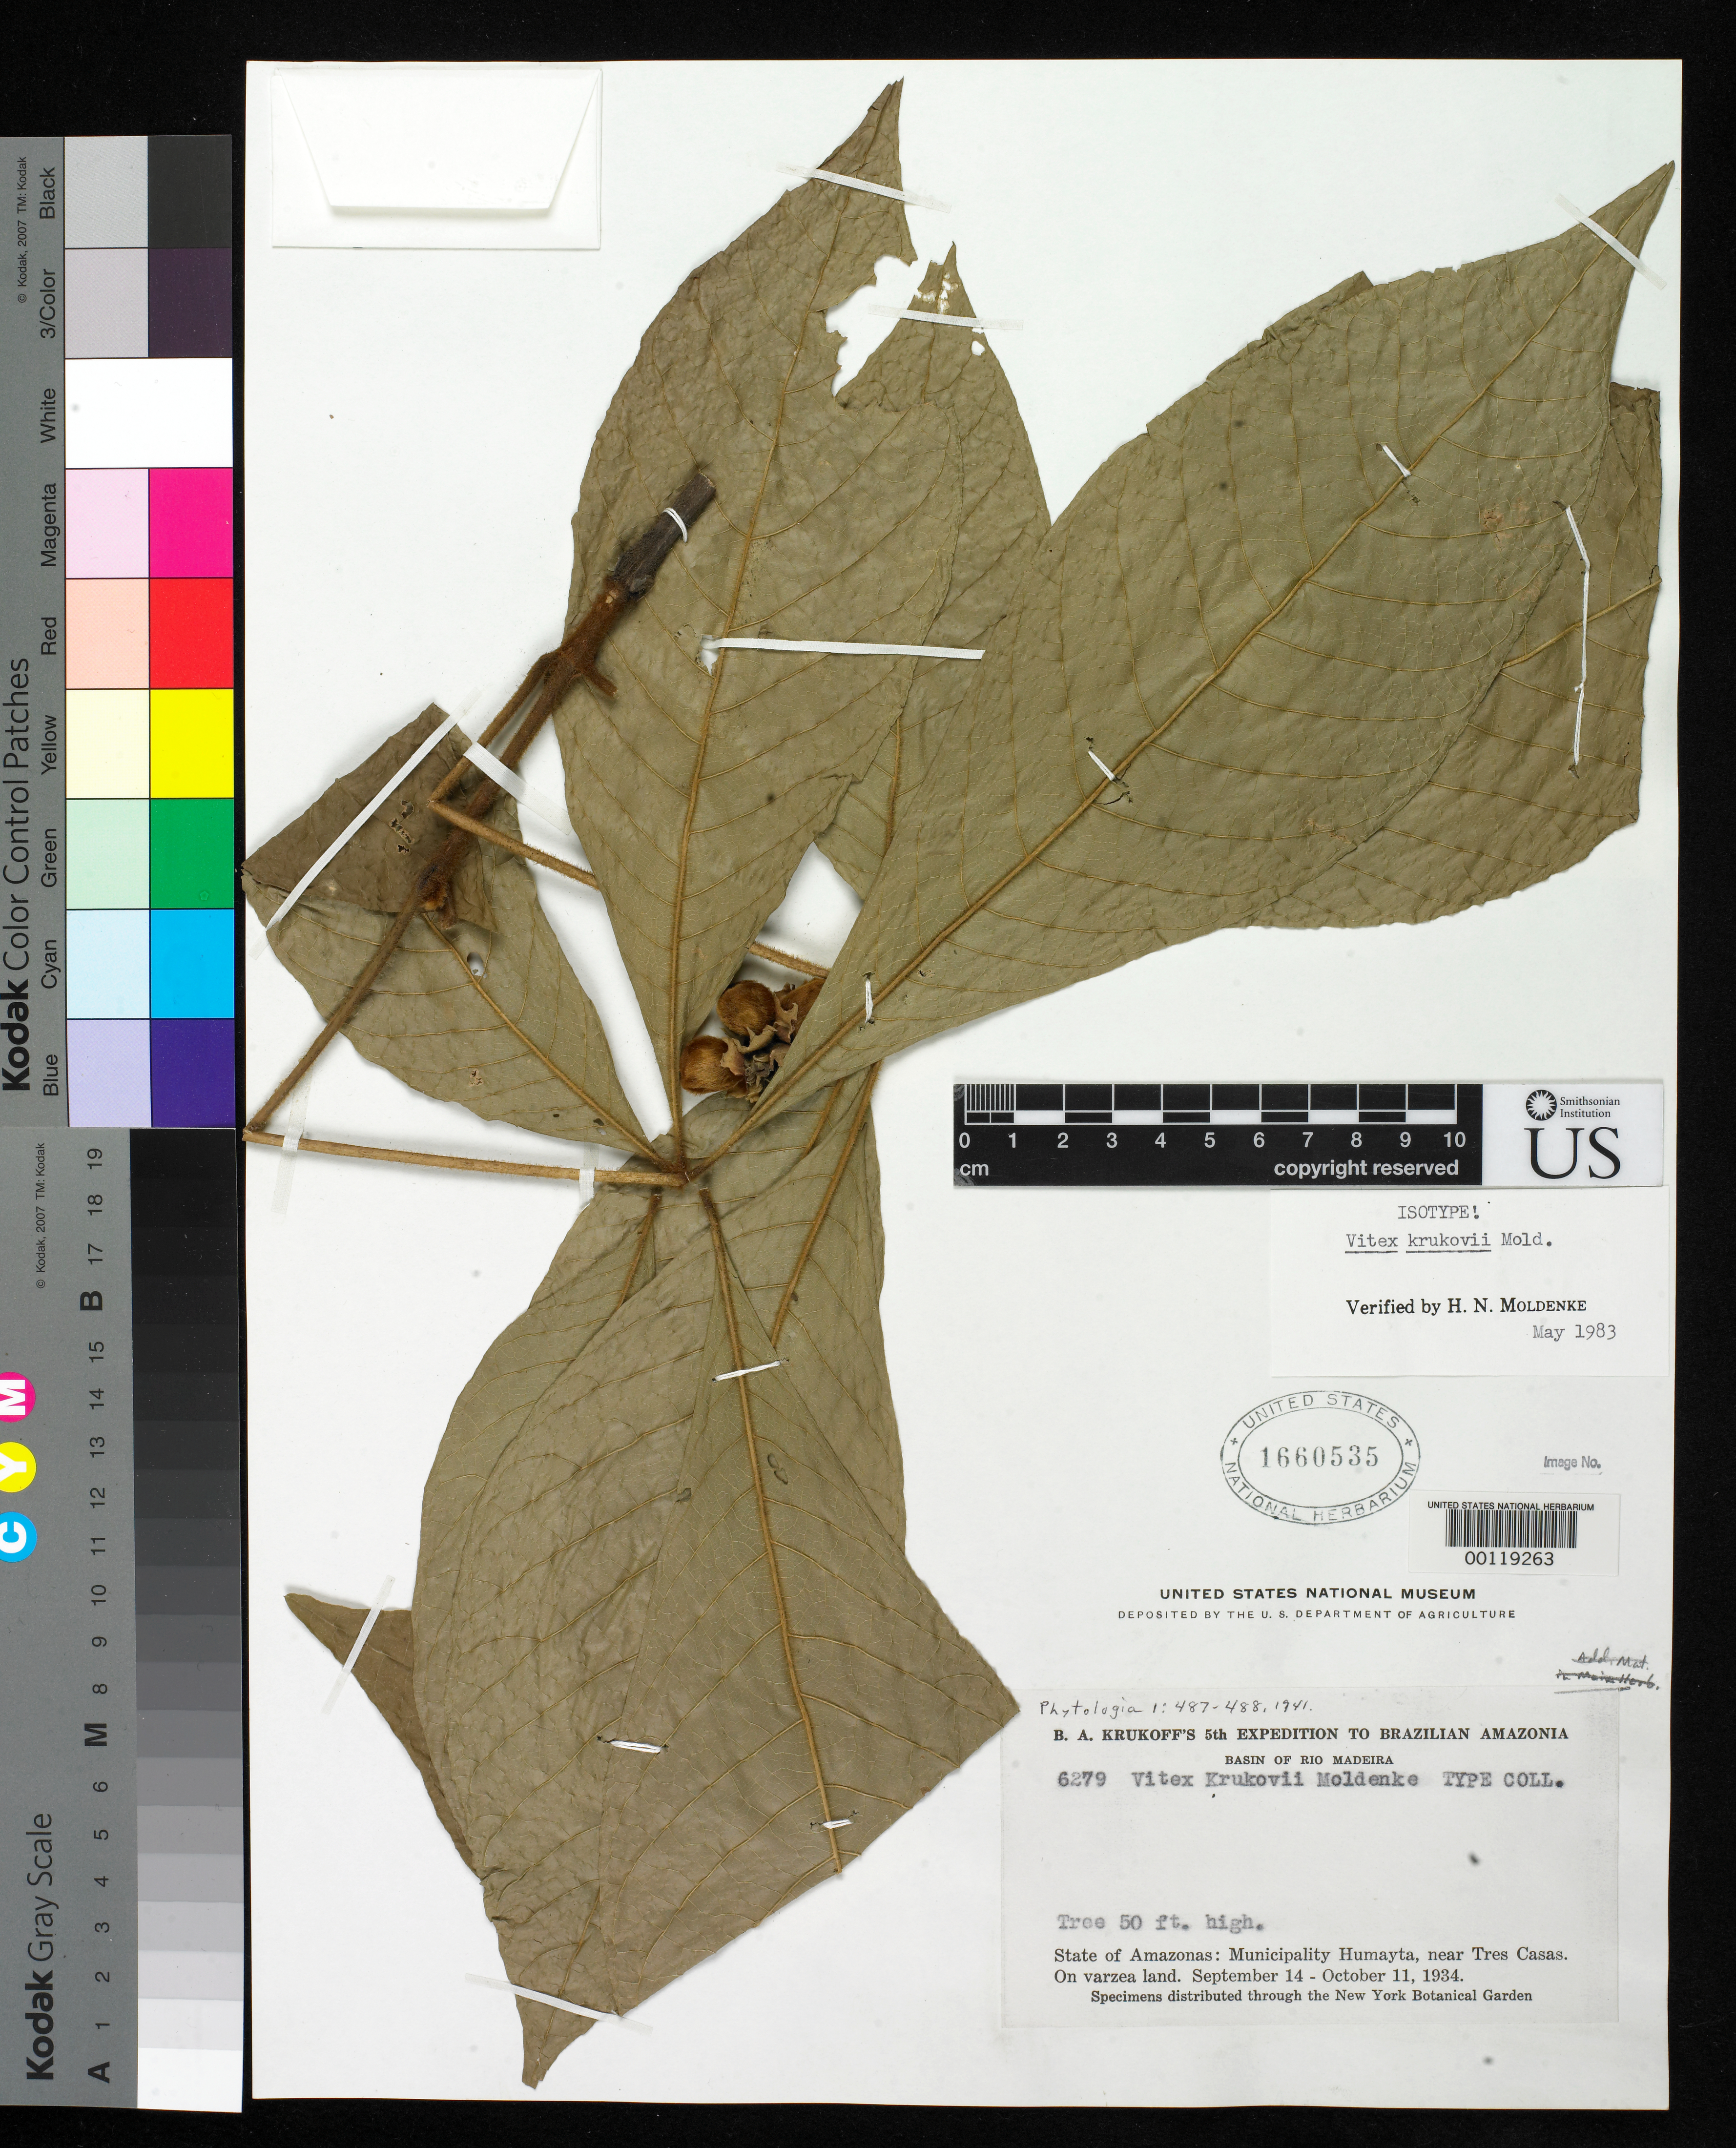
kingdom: Plantae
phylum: Tracheophyta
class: Magnoliopsida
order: Lamiales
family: Lamiaceae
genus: Vitex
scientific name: Vitex krukovii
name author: Moldenke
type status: Isotype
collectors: B. A. Krukoff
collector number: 6279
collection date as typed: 14 Sep 1934 to 11 Oct 1934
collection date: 1934-09-14/1934-10-11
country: Brazil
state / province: Amazonas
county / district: Humaitá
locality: Near Tres Casas, basin of Rio Madeira.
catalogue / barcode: US 1660535